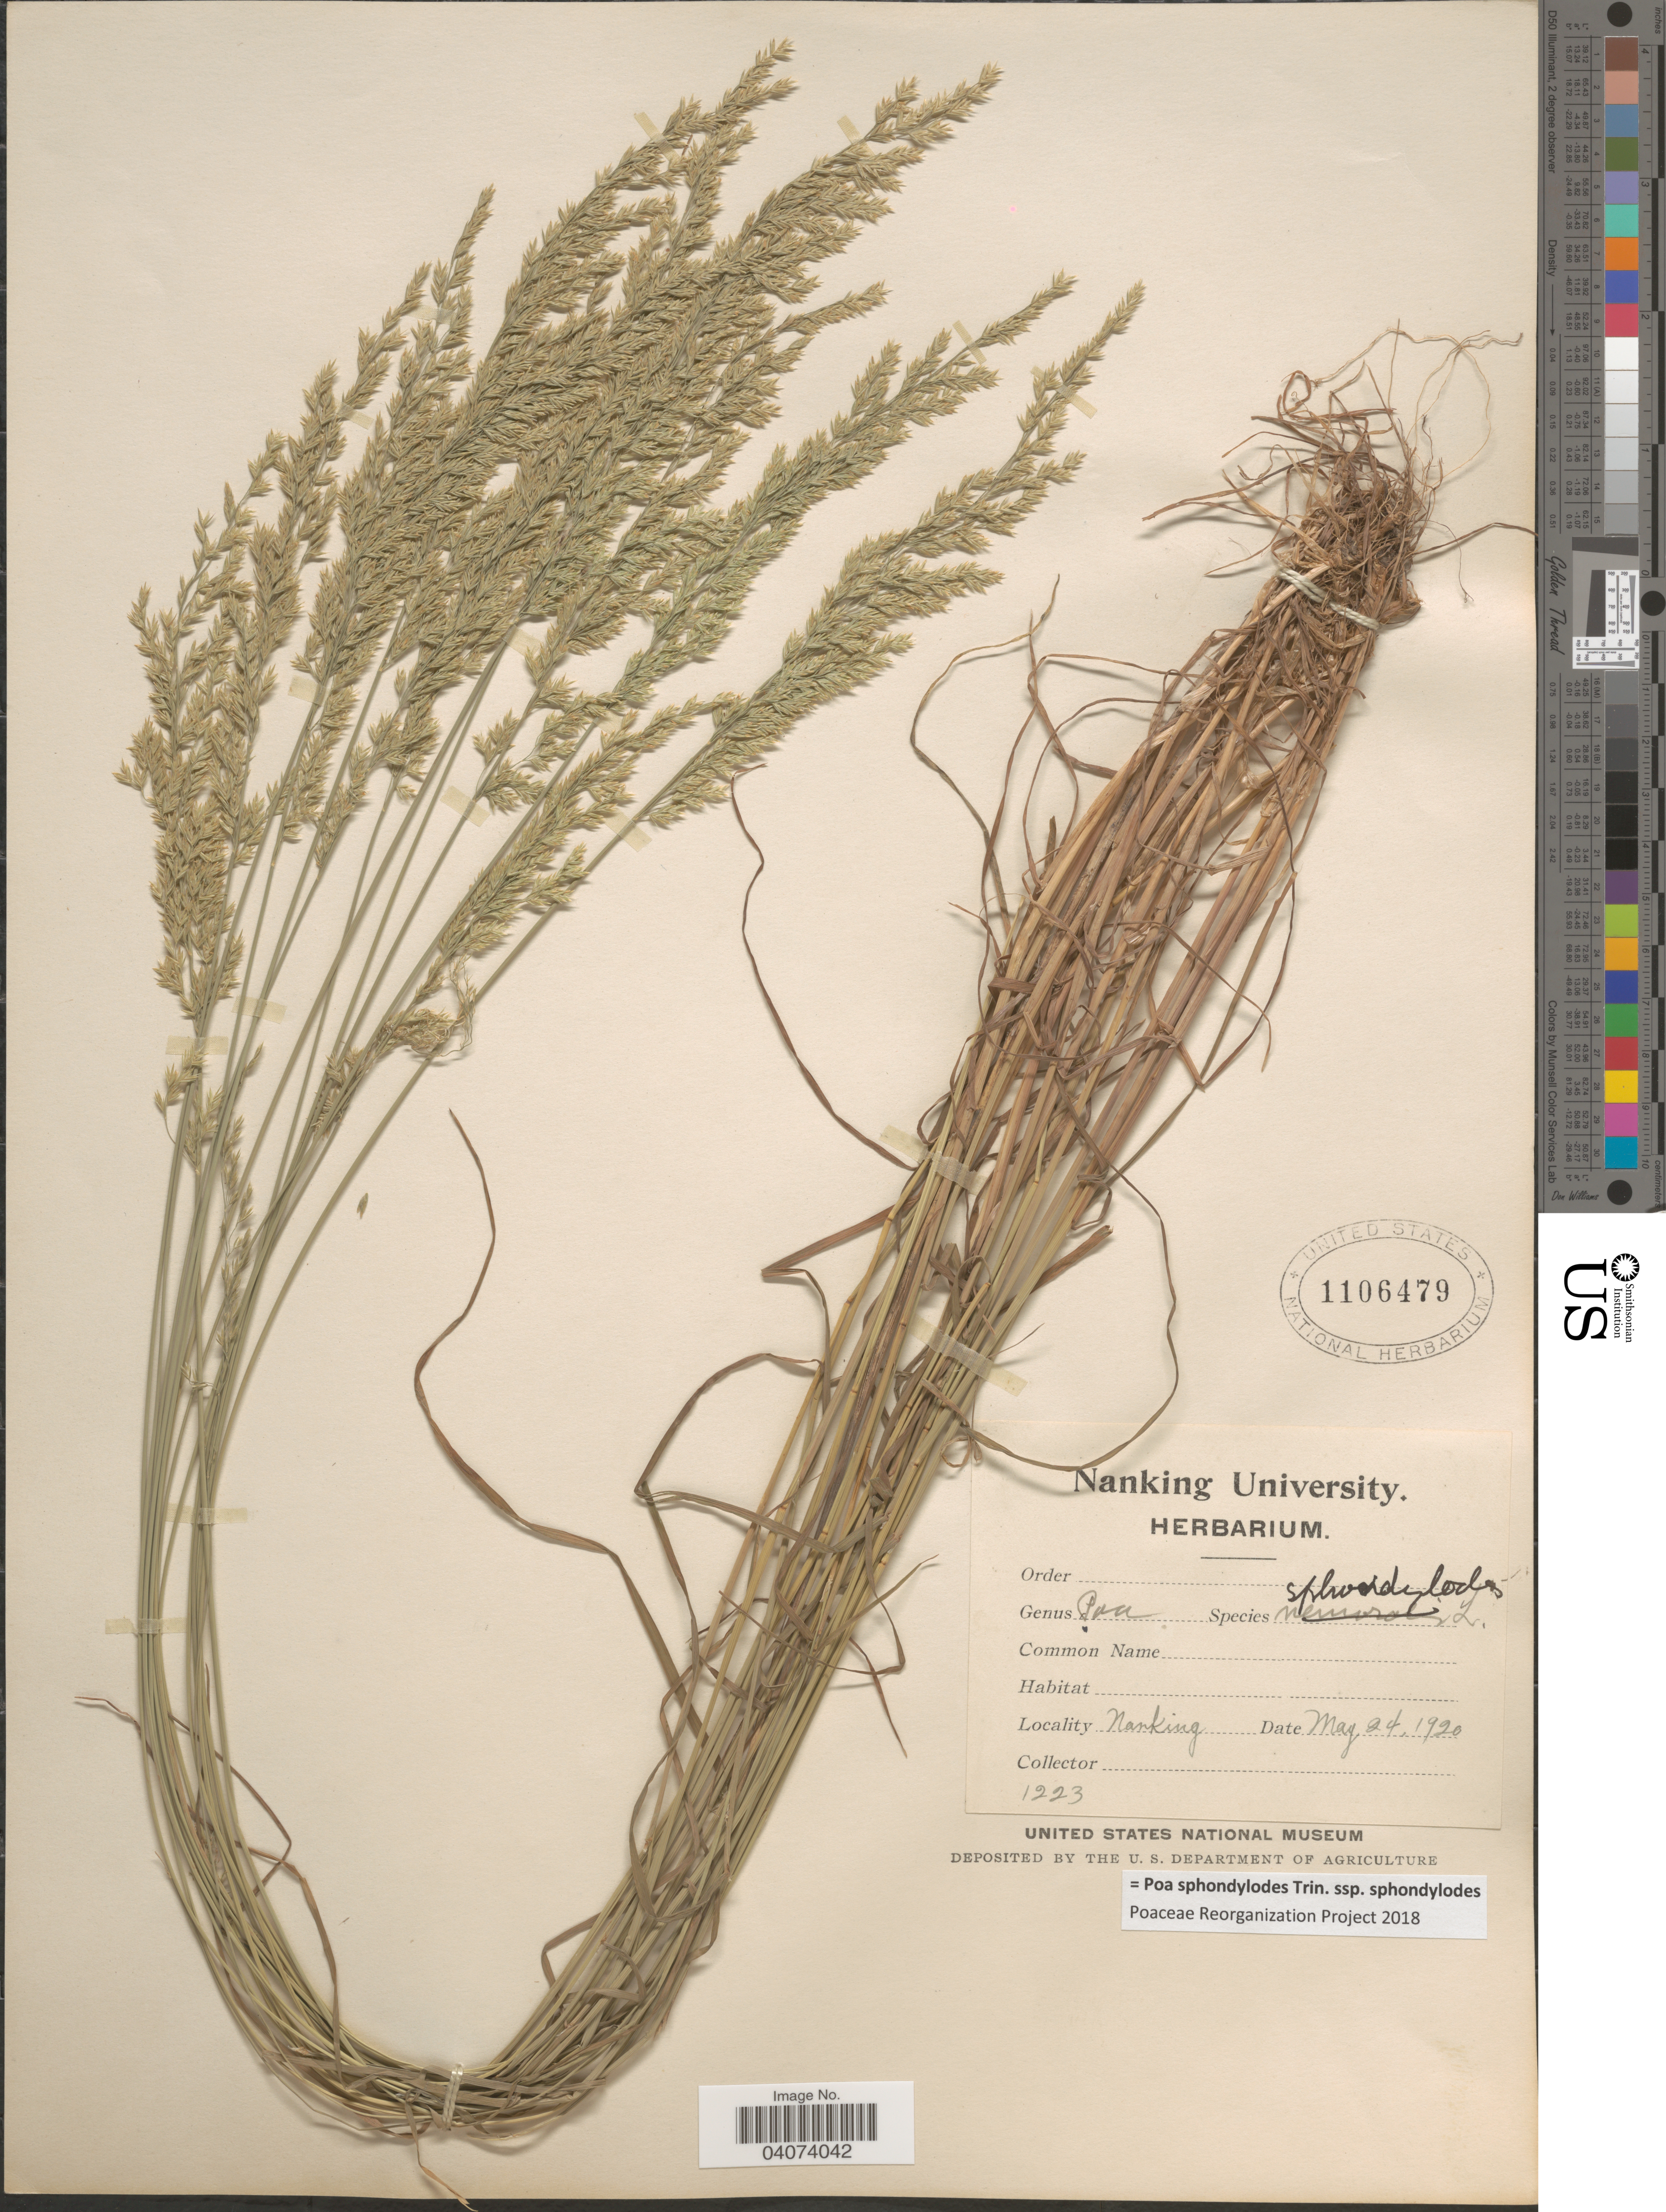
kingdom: Plantae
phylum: Tracheophyta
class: Liliopsida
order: Poales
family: Poaceae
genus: Poa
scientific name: Poa sphondylodes subsp. sphondylodes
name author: Trin.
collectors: ex herb. University of Nanking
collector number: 1223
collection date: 1920-05-24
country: China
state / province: Jiangsu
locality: Nanking.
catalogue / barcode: US 1106479